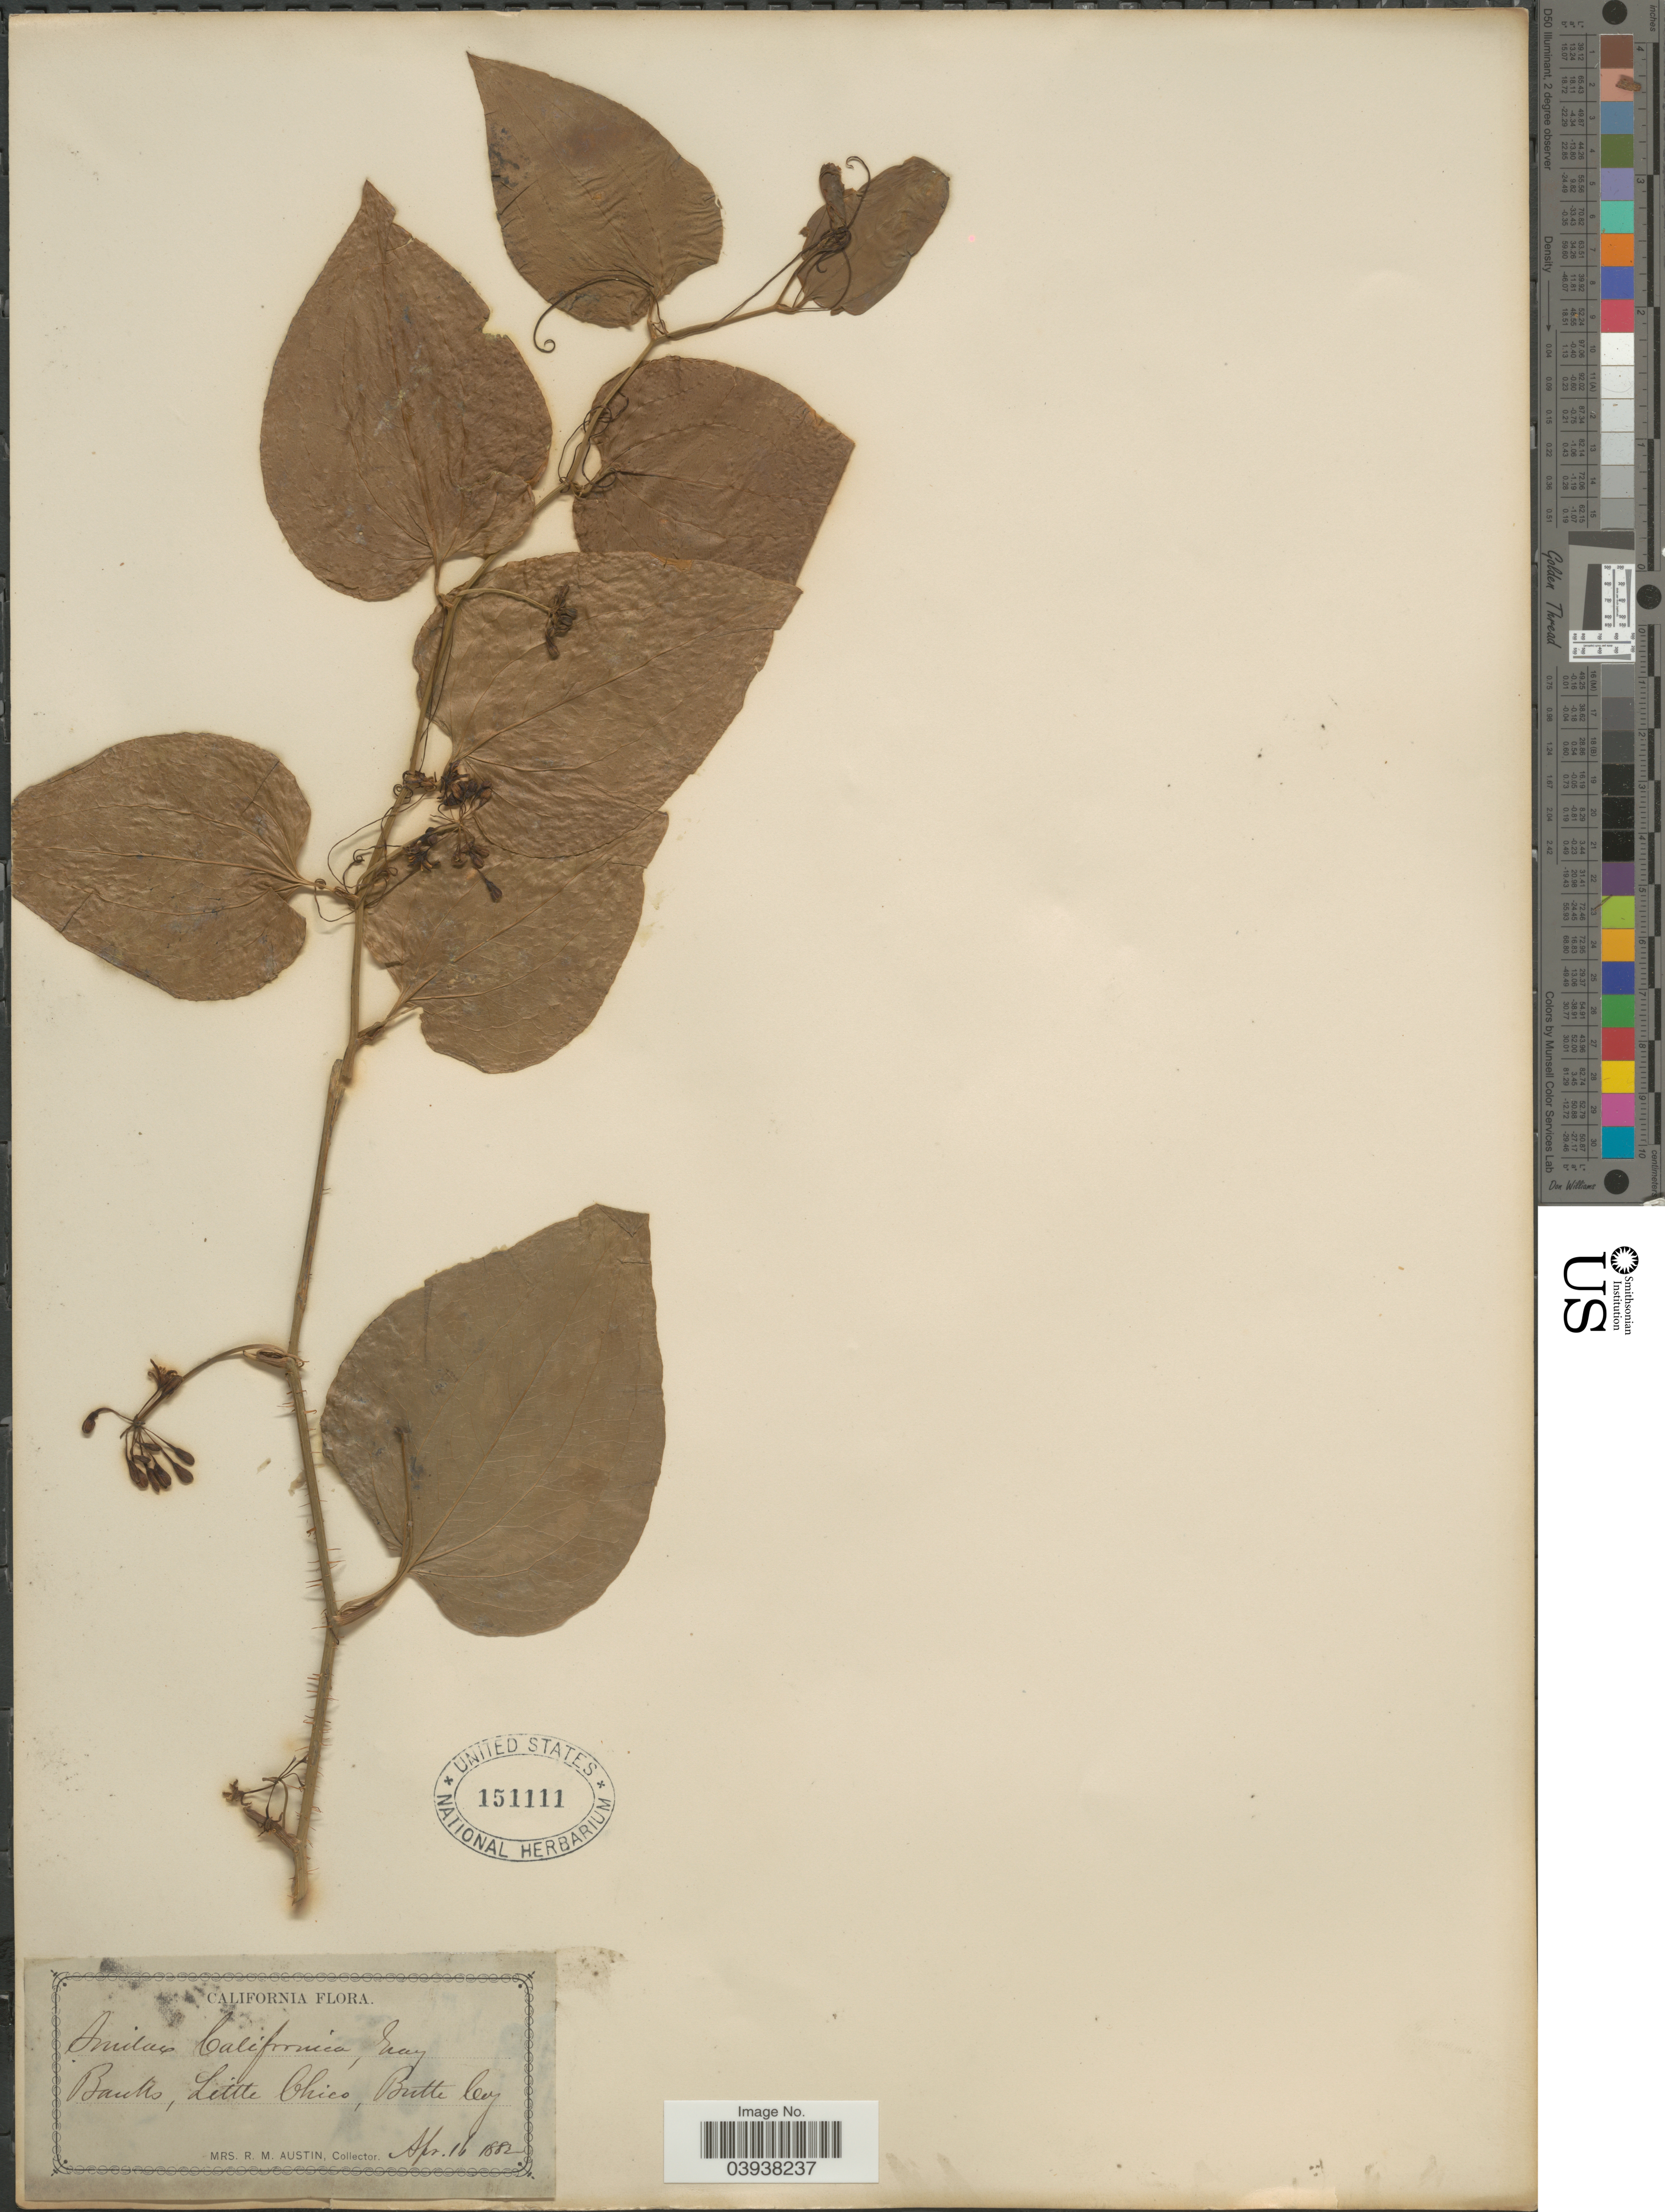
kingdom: Plantae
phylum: Tracheophyta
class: Liliopsida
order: Liliales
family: Smilacaceae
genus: Smilax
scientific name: Smilax californica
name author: (A. DC.) A. Gray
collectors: R. Austin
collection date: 1882-04-16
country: United States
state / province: California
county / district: Butte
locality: Banks, Little Chico, Butte Co.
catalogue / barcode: US 151111